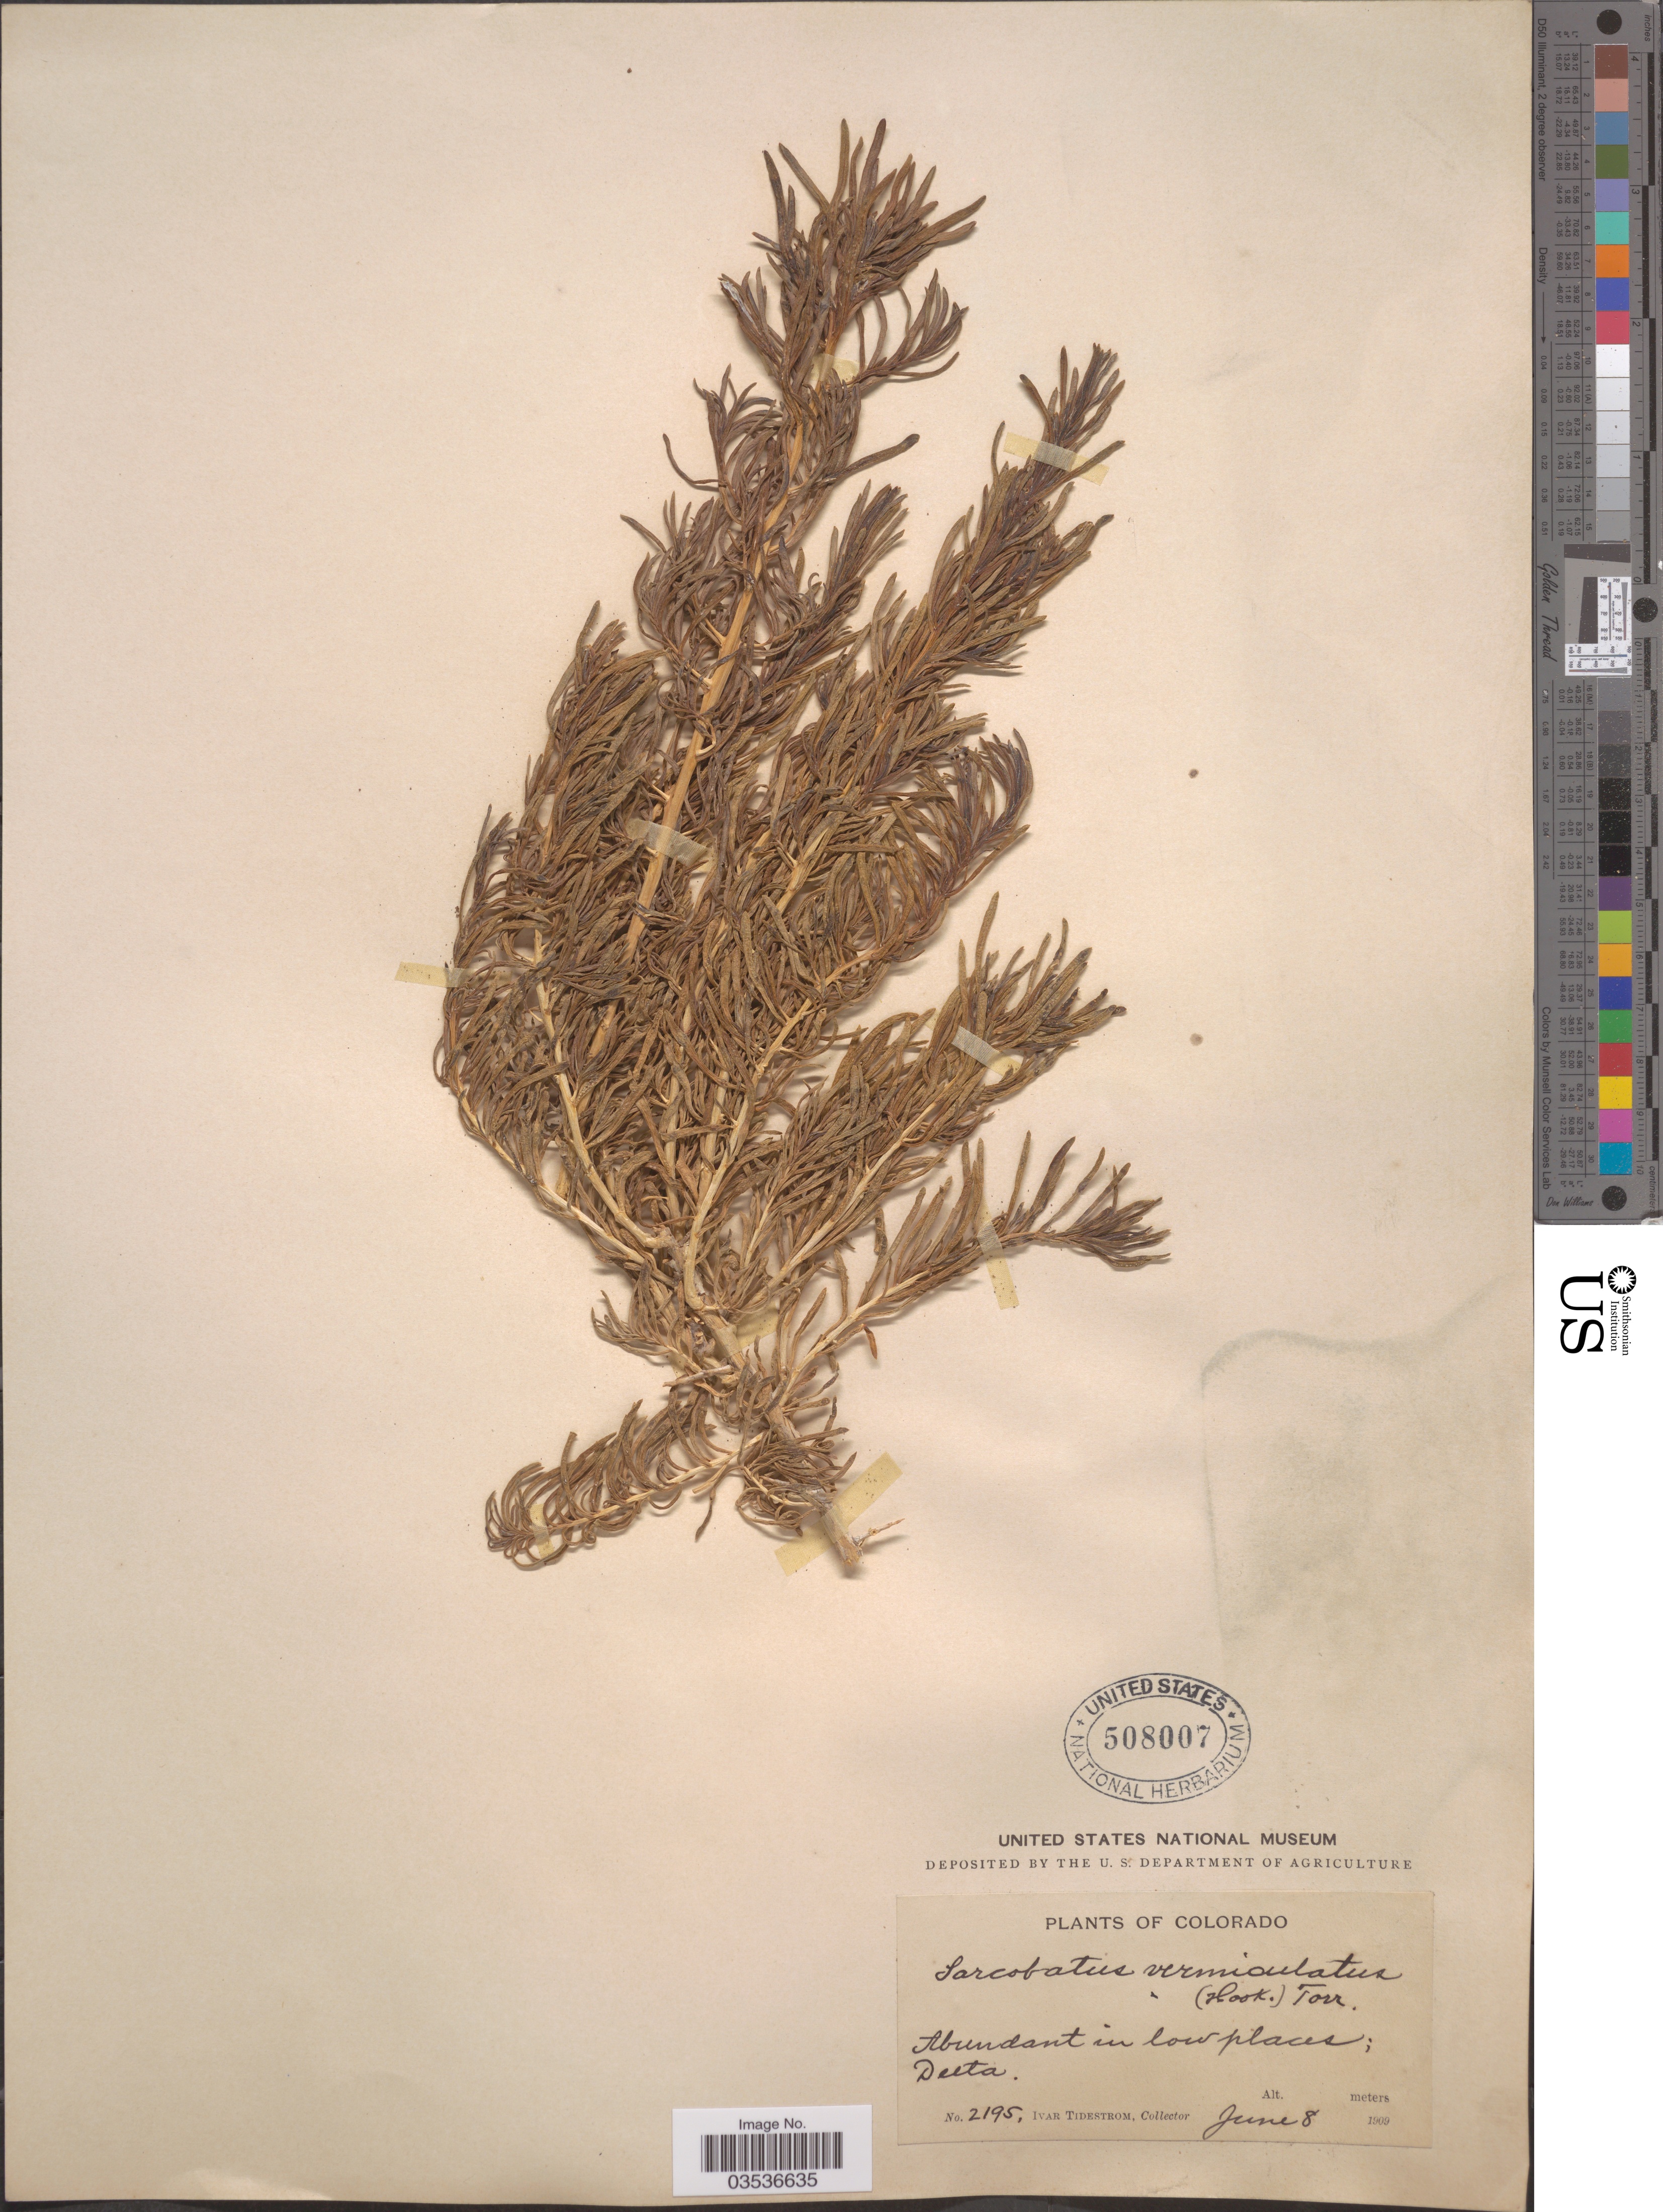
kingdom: Plantae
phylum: Tracheophyta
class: Magnoliopsida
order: Caryophyllales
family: Sarcobataceae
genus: Sarcobatus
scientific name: Sarcobatus vermiculatus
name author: (Hook.) Torr.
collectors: I. F. Tidestrom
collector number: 2195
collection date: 1909-06-08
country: United States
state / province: Colorado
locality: Abundant in low places; Delta.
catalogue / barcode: US 508007